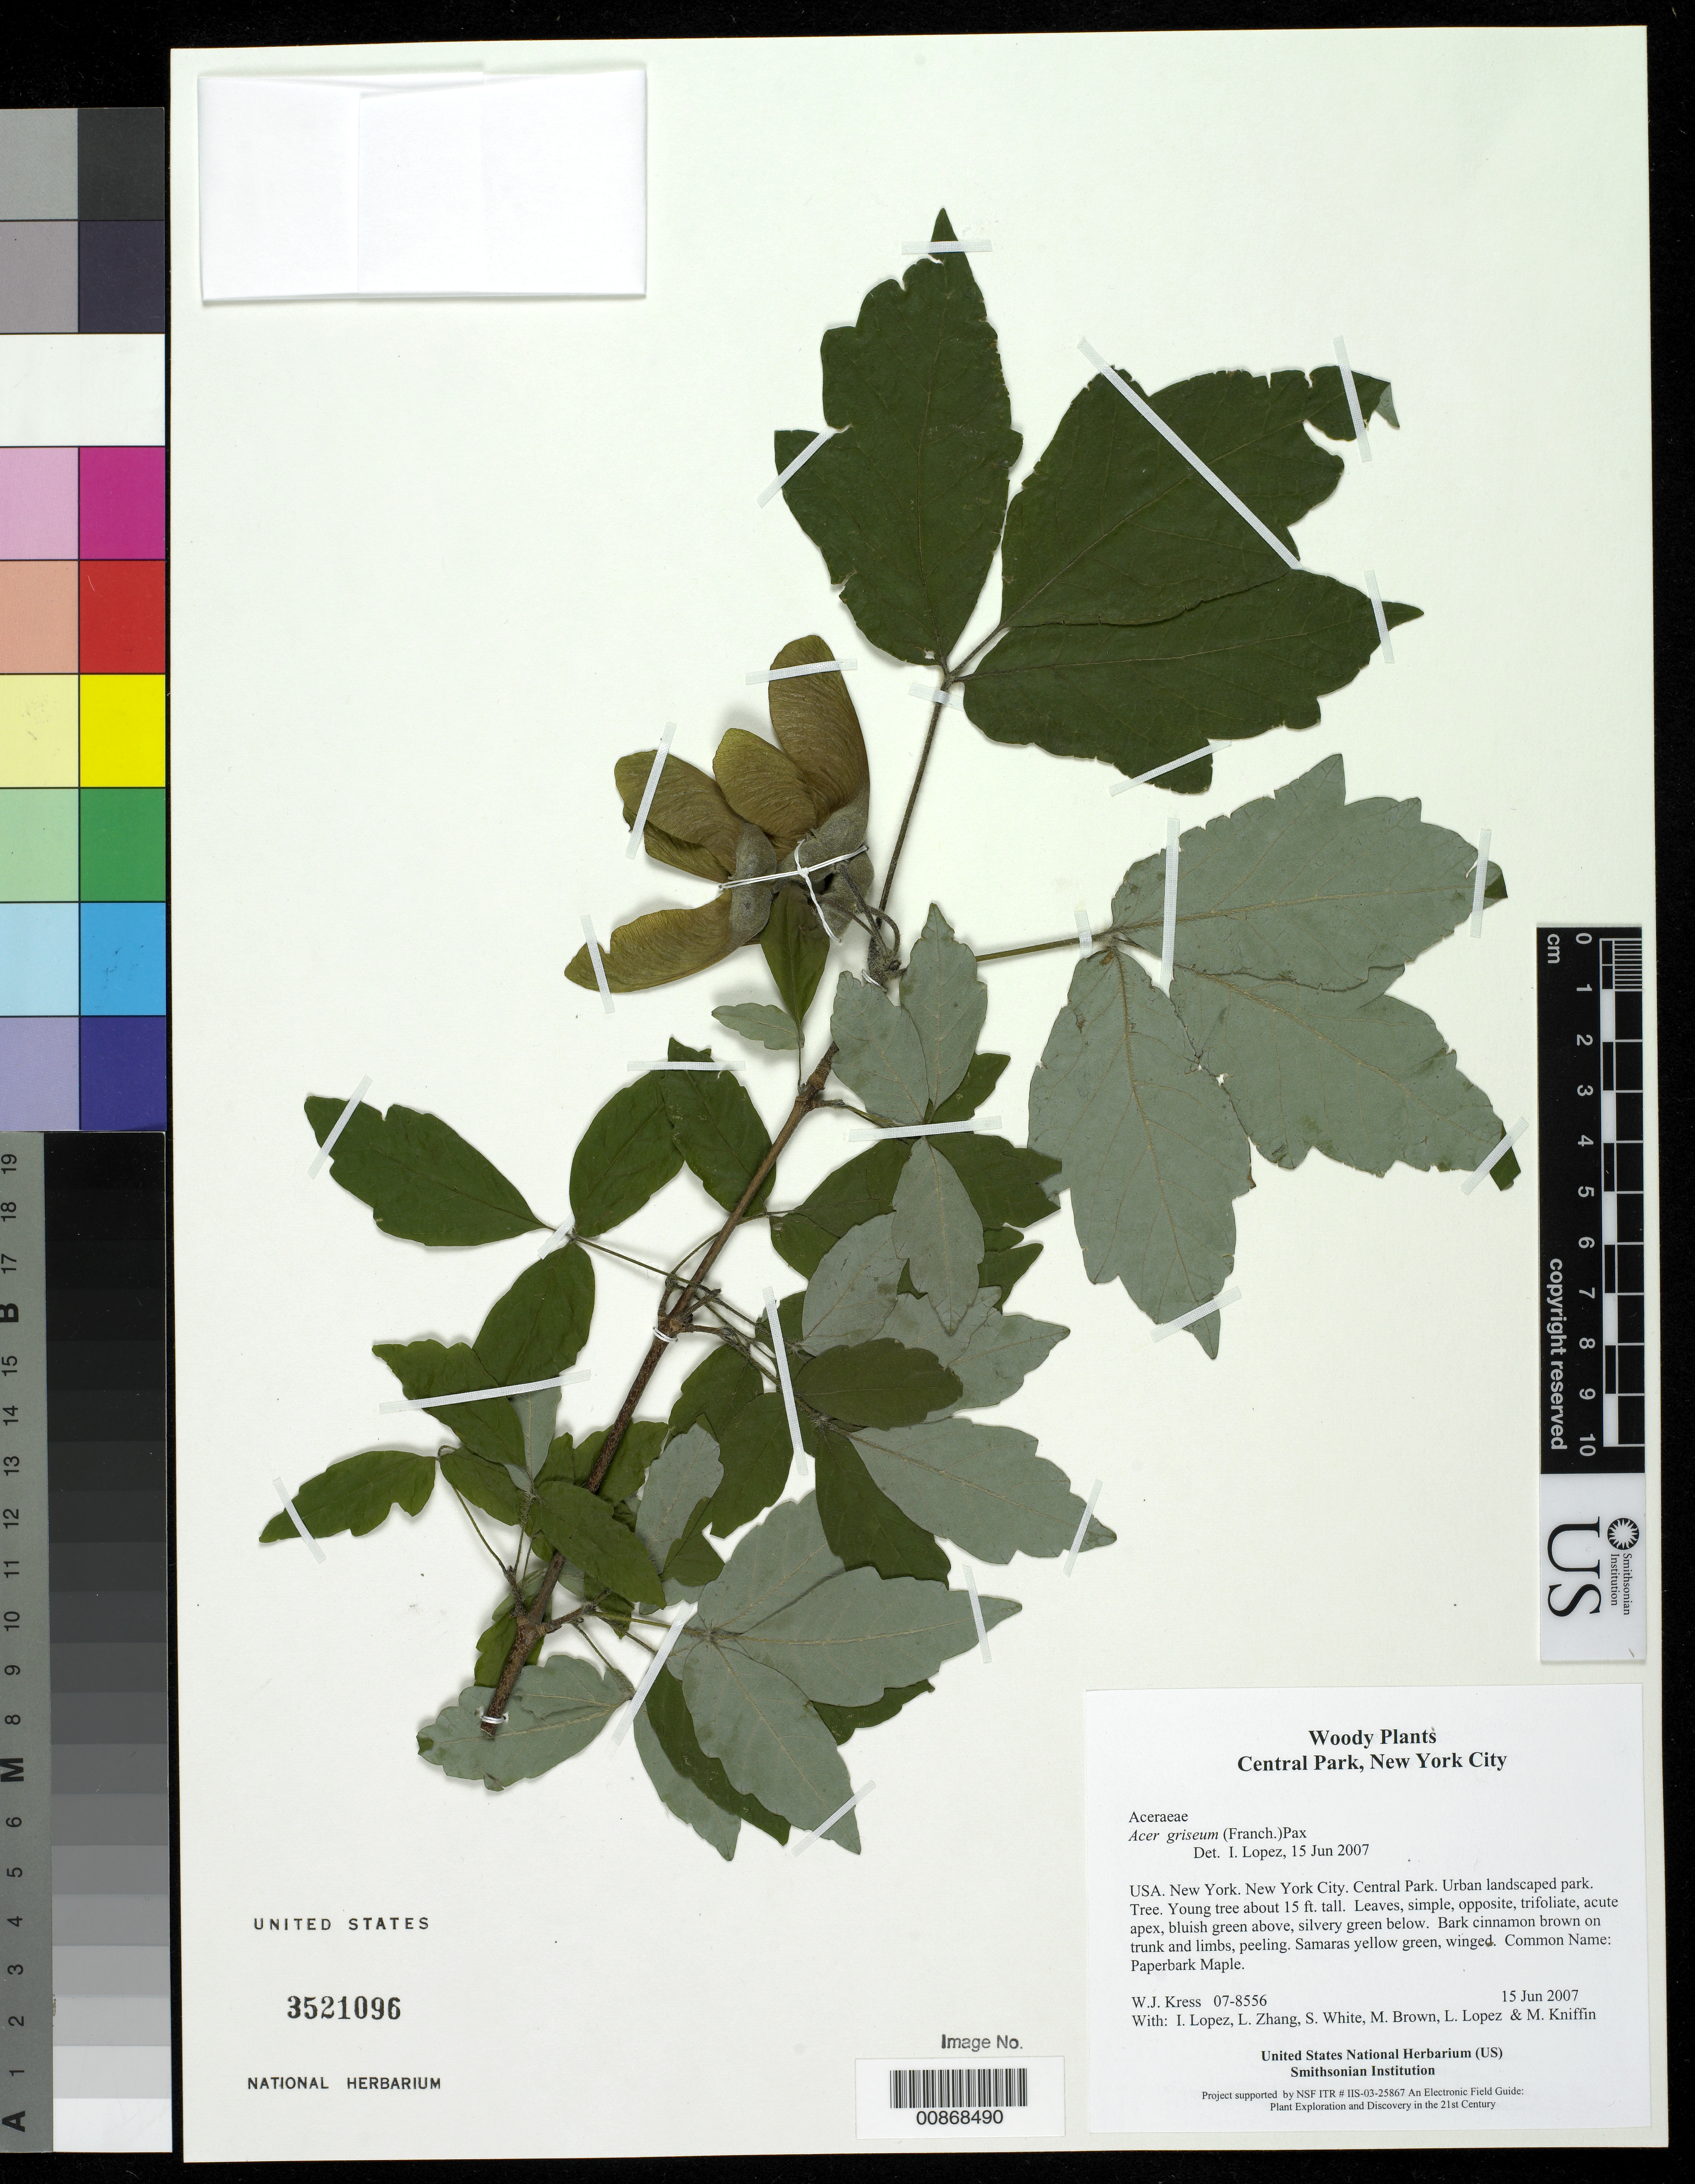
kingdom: Plantae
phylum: Tracheophyta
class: Magnoliopsida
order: Sapindales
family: Sapindaceae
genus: Acer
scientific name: Acer griseum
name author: (Franch.) Pax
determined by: Lopez, Ida C., (BOT), Smithsonian Institution - National Museum of Natural History (UNITED STATES)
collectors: W. J. Kress, I. C. Lopez, L. B. Zhang, S. White, M. Brown, L. López & M. Kniffin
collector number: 07-8556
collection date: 2007-06-15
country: United States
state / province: New York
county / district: New York City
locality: Central Park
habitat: Urban landscaped park.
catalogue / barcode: US 3521096